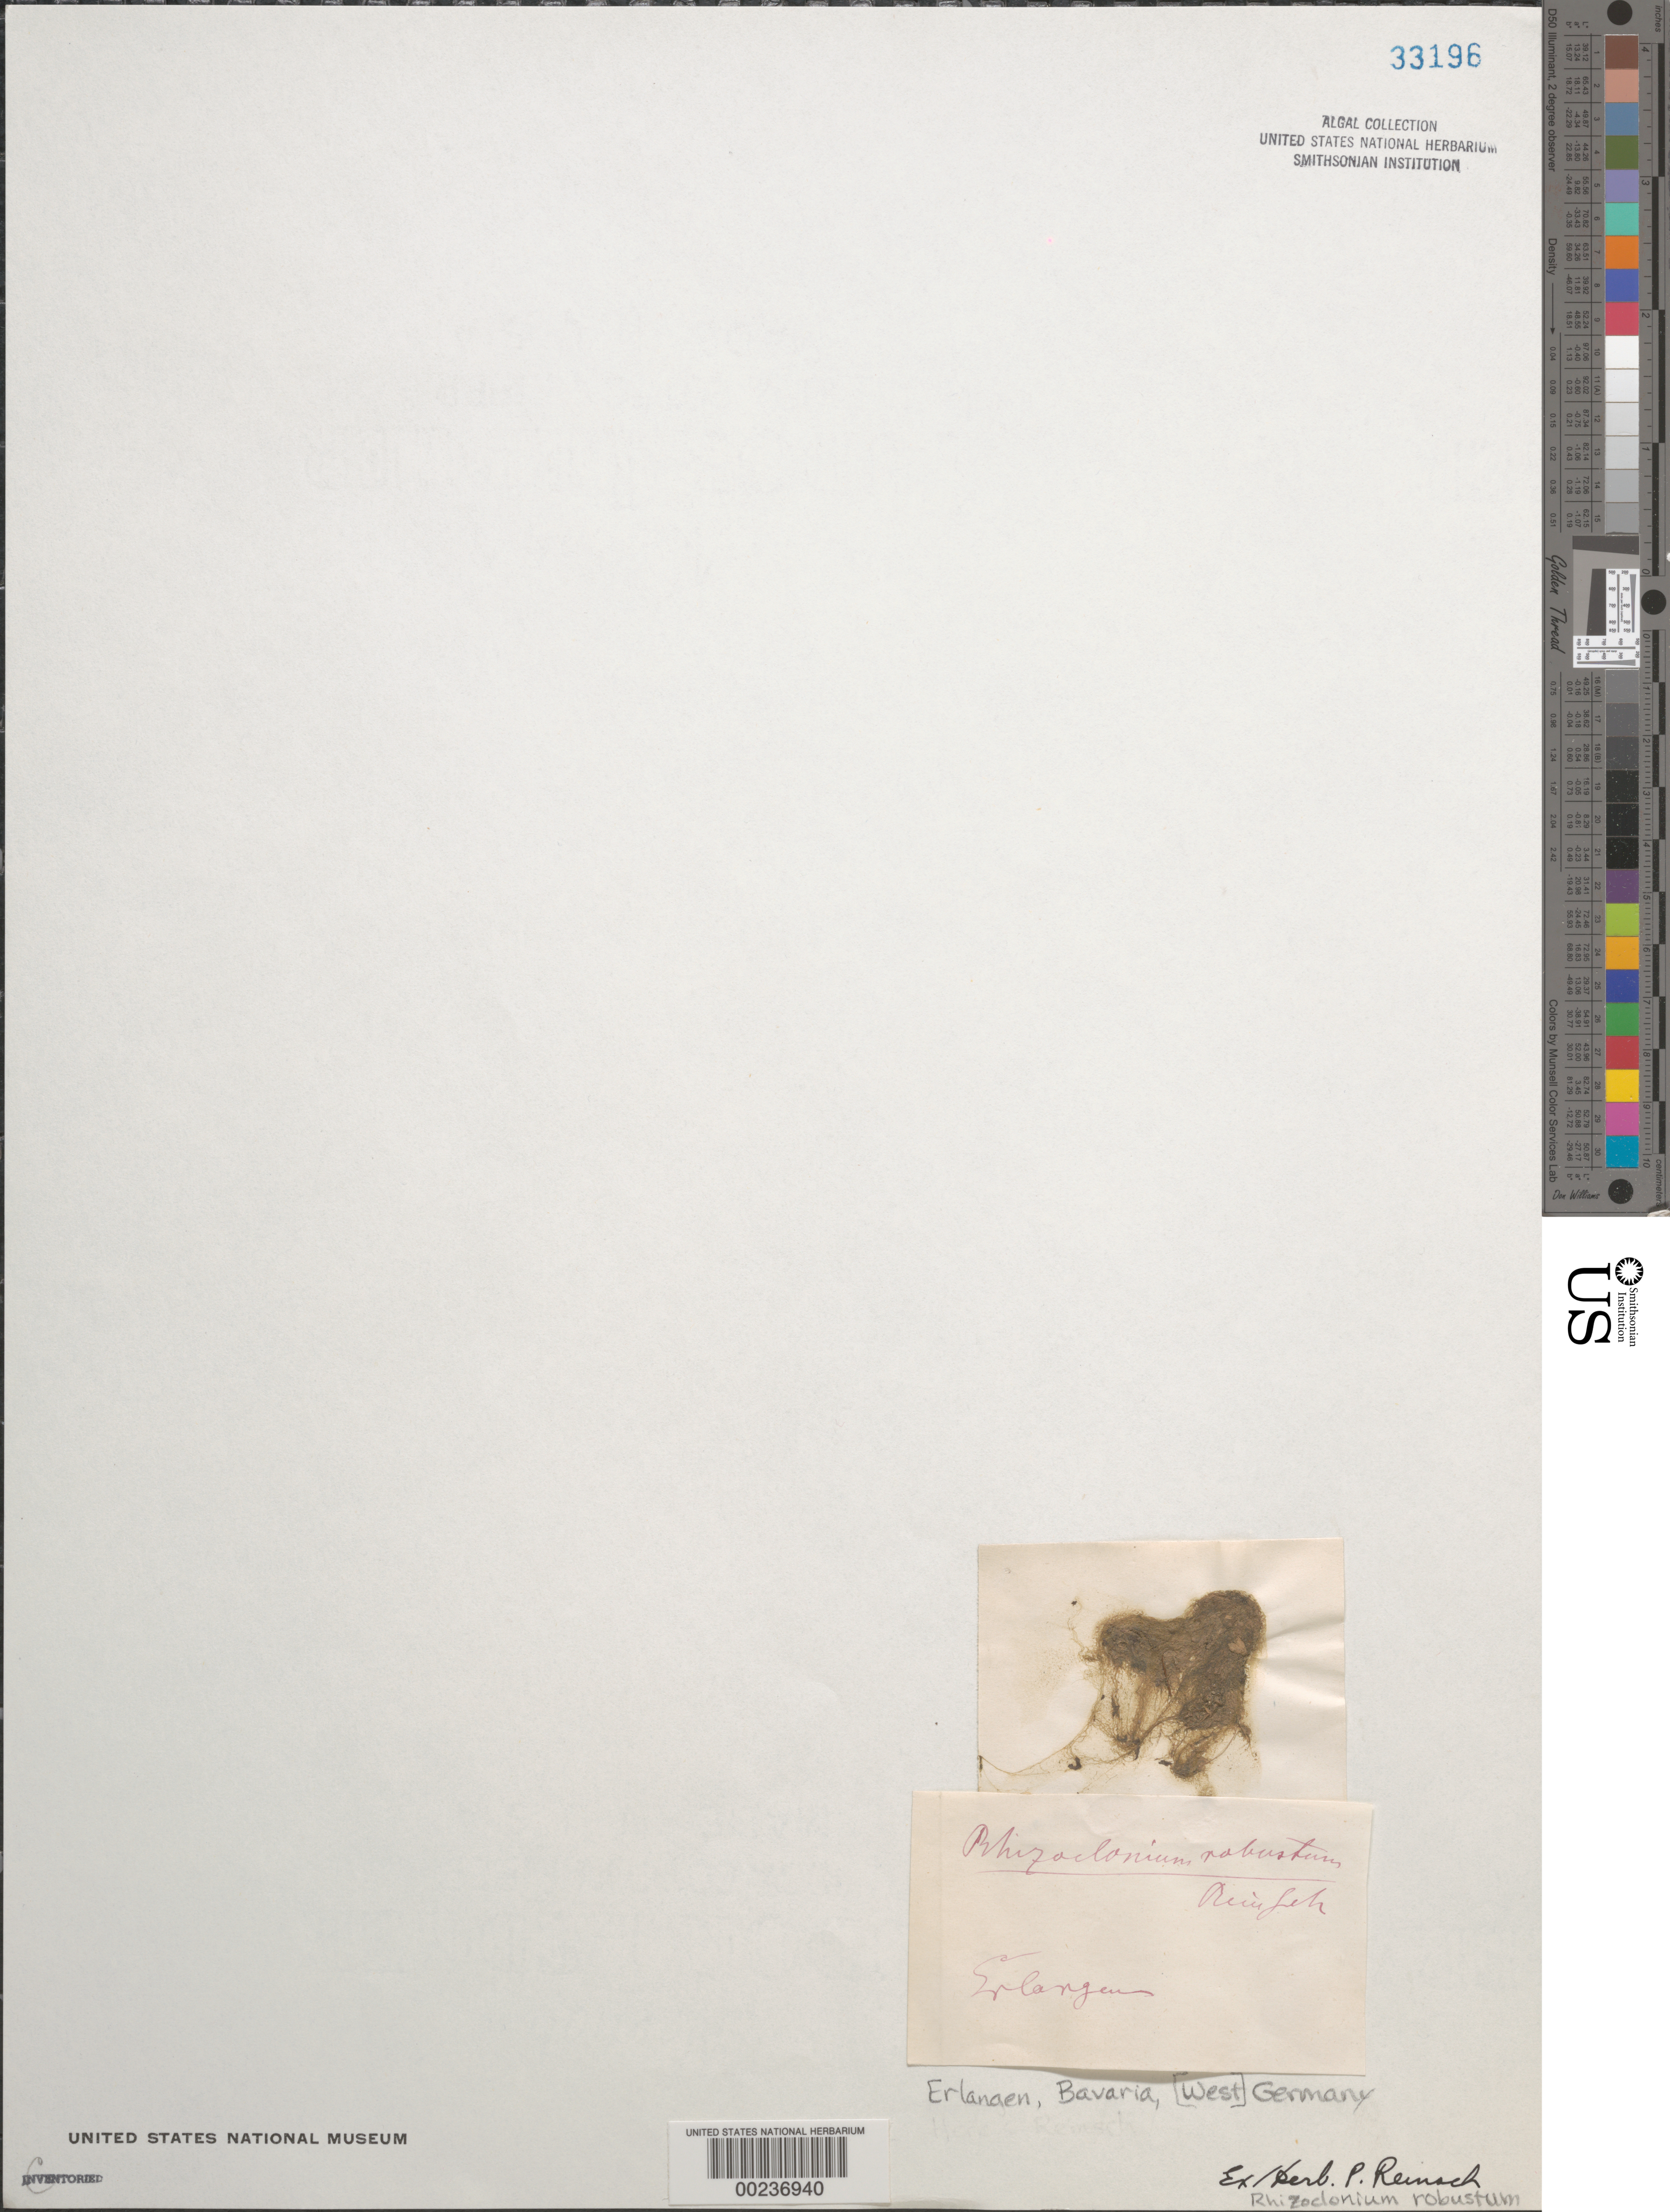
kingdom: Plantae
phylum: Chlorophyta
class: Ulvophyceae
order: Cladophorales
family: Cladophoraceae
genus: Rhizoclonium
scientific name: Rhizoclonium robustum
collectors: P.F. Reinsch (herbarium)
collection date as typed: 18--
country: Germany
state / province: Bayern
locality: Erlangen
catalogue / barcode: US 33196